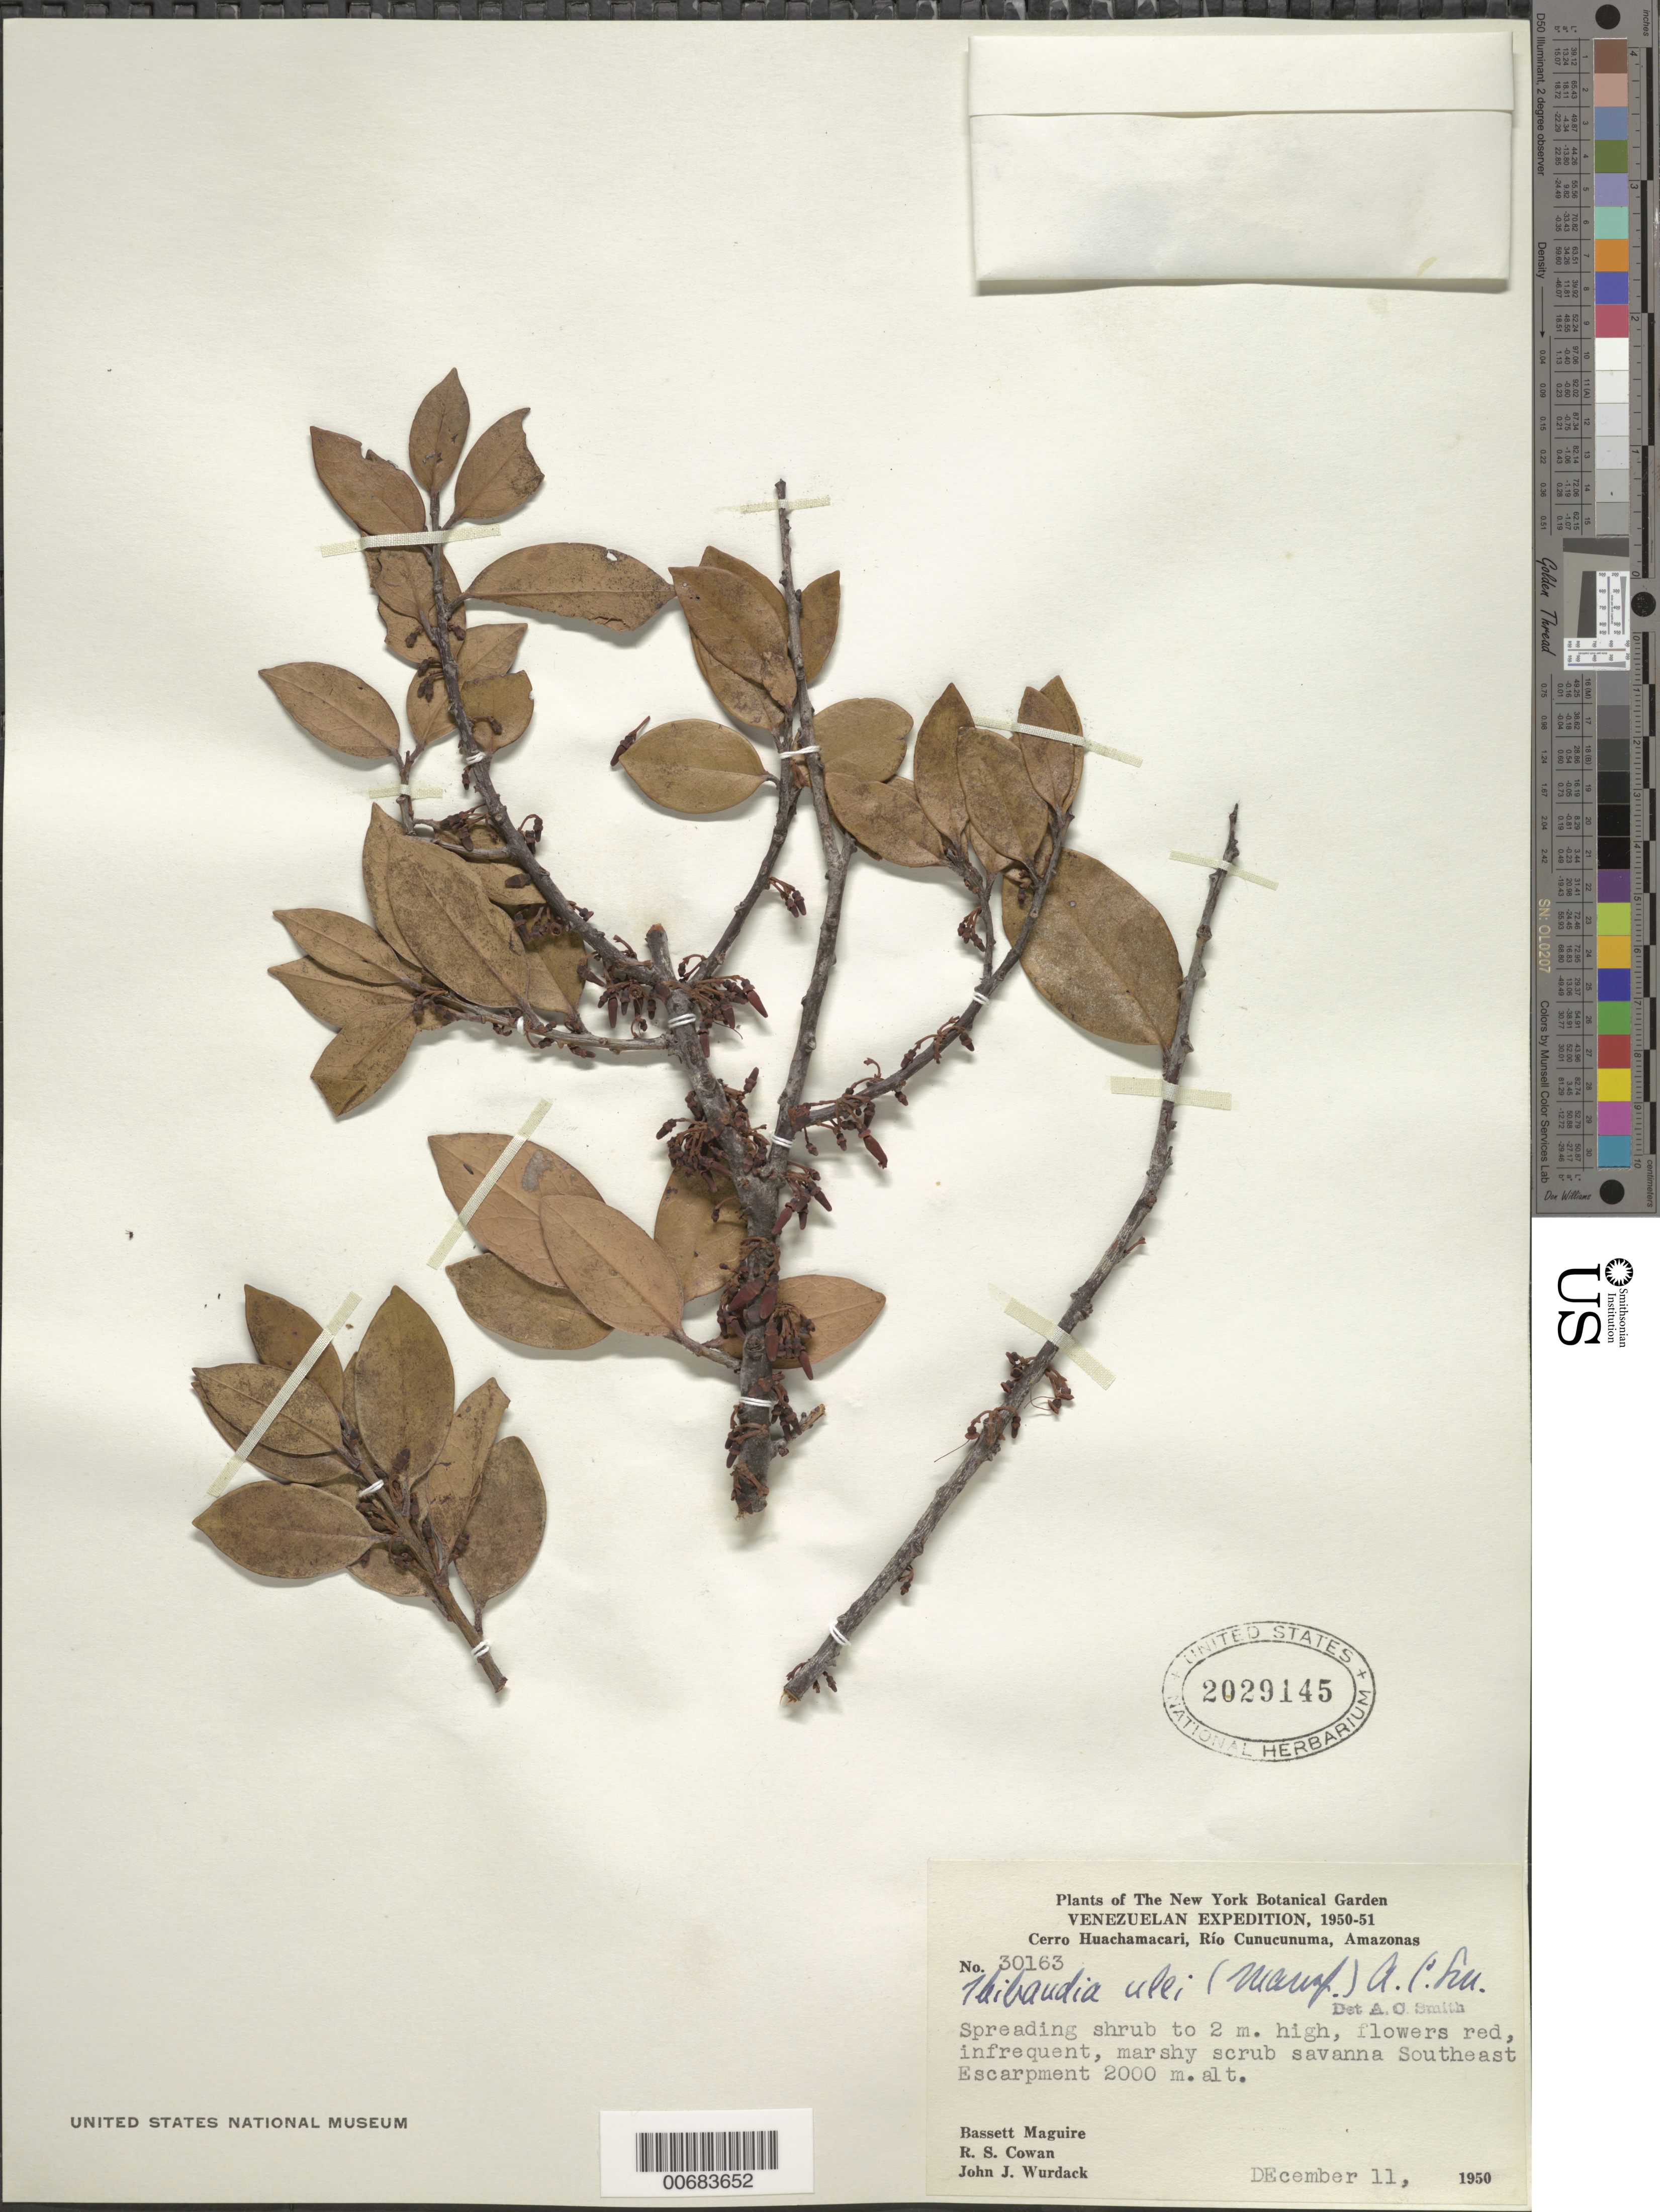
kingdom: Plantae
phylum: Tracheophyta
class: Magnoliopsida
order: Ericales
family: Ericaceae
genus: Thibaudia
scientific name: Thibaudia ulei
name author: A.C. Sm.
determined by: Smith, A. C.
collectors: B. Maguire, R. S. Cowan & J. J. Wurdack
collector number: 30163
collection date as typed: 11-Dec-50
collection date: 1950-12-11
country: Venezuela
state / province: Amazonas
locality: Cerro Huachamacari, Río Cunucunuma, southeast escarpment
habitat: Marshy scrub savanna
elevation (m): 2000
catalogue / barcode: US 2029145